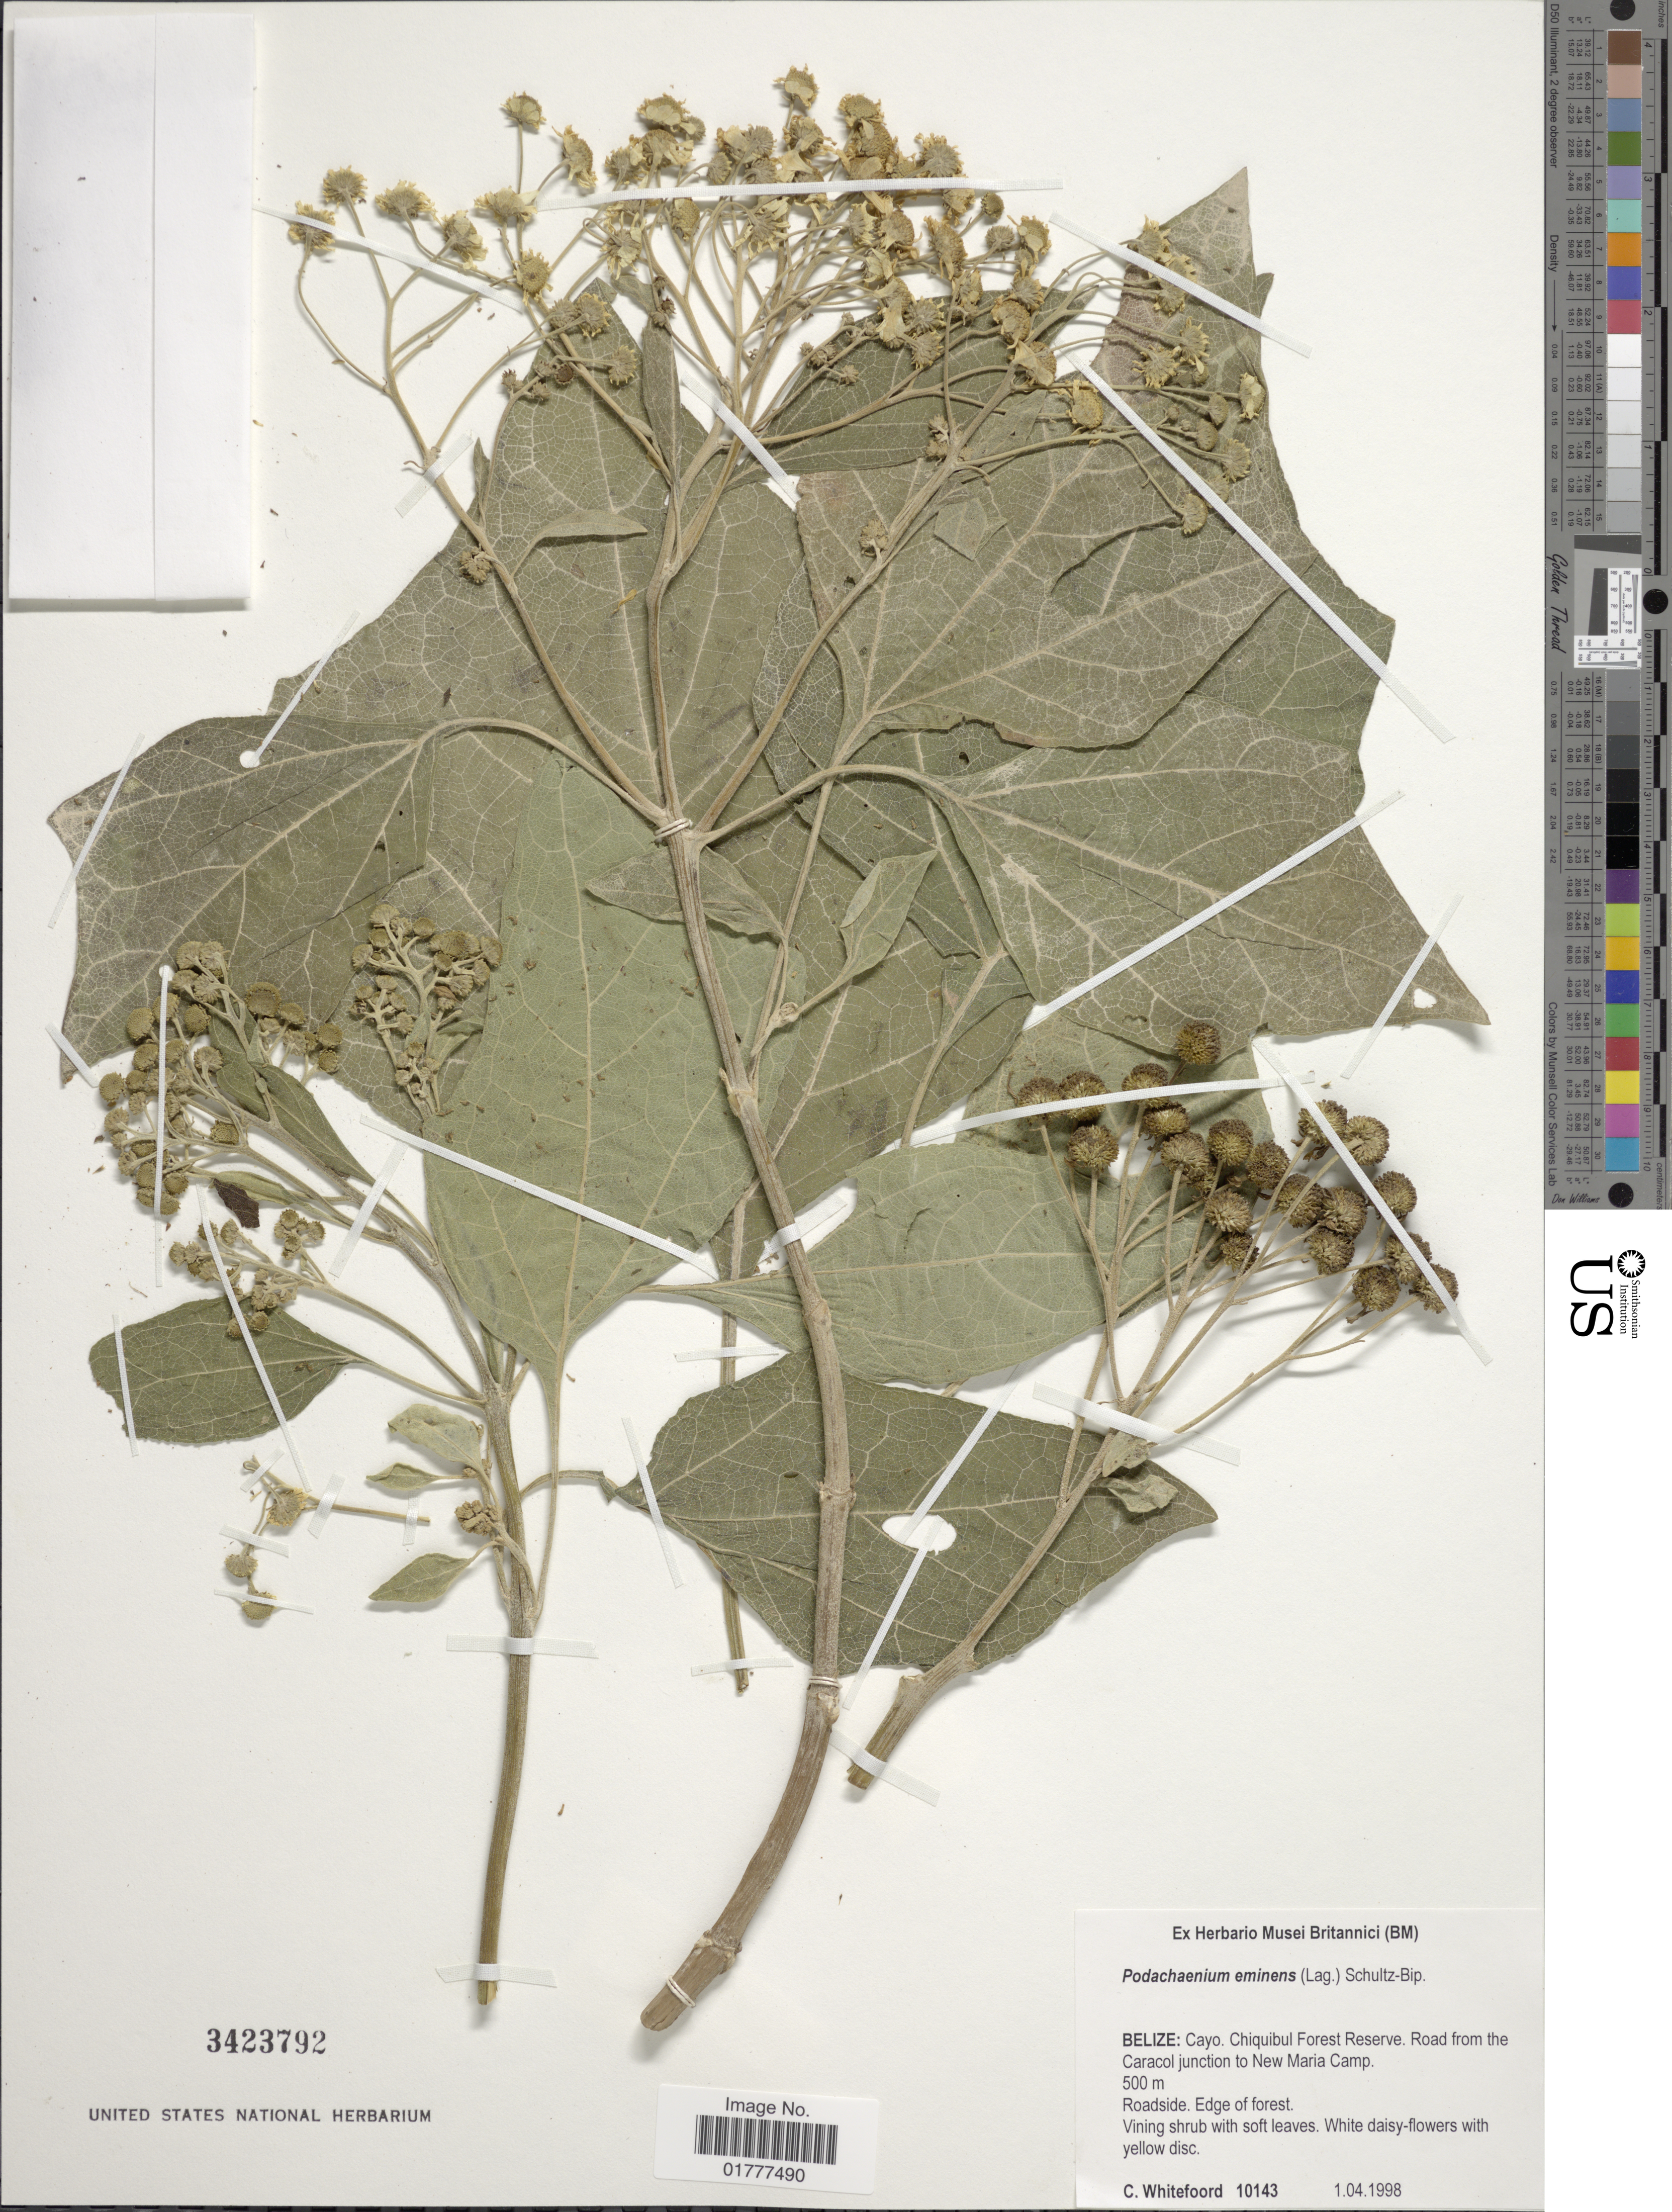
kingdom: Plantae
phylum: Tracheophyta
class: Magnoliopsida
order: Asterales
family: Asteraceae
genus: Podachaenium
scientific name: Podachaenium eminens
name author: (Lag.) Sch. Bip. ex Sch. Bip.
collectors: C. Whitefoord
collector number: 10143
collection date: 1998-04-01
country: Belize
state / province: Cayo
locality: Belize: cayo. Chiquibul Forest Reserve. Road from the Caracol junction to New Maria Camp.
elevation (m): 500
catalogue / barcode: US 3423792